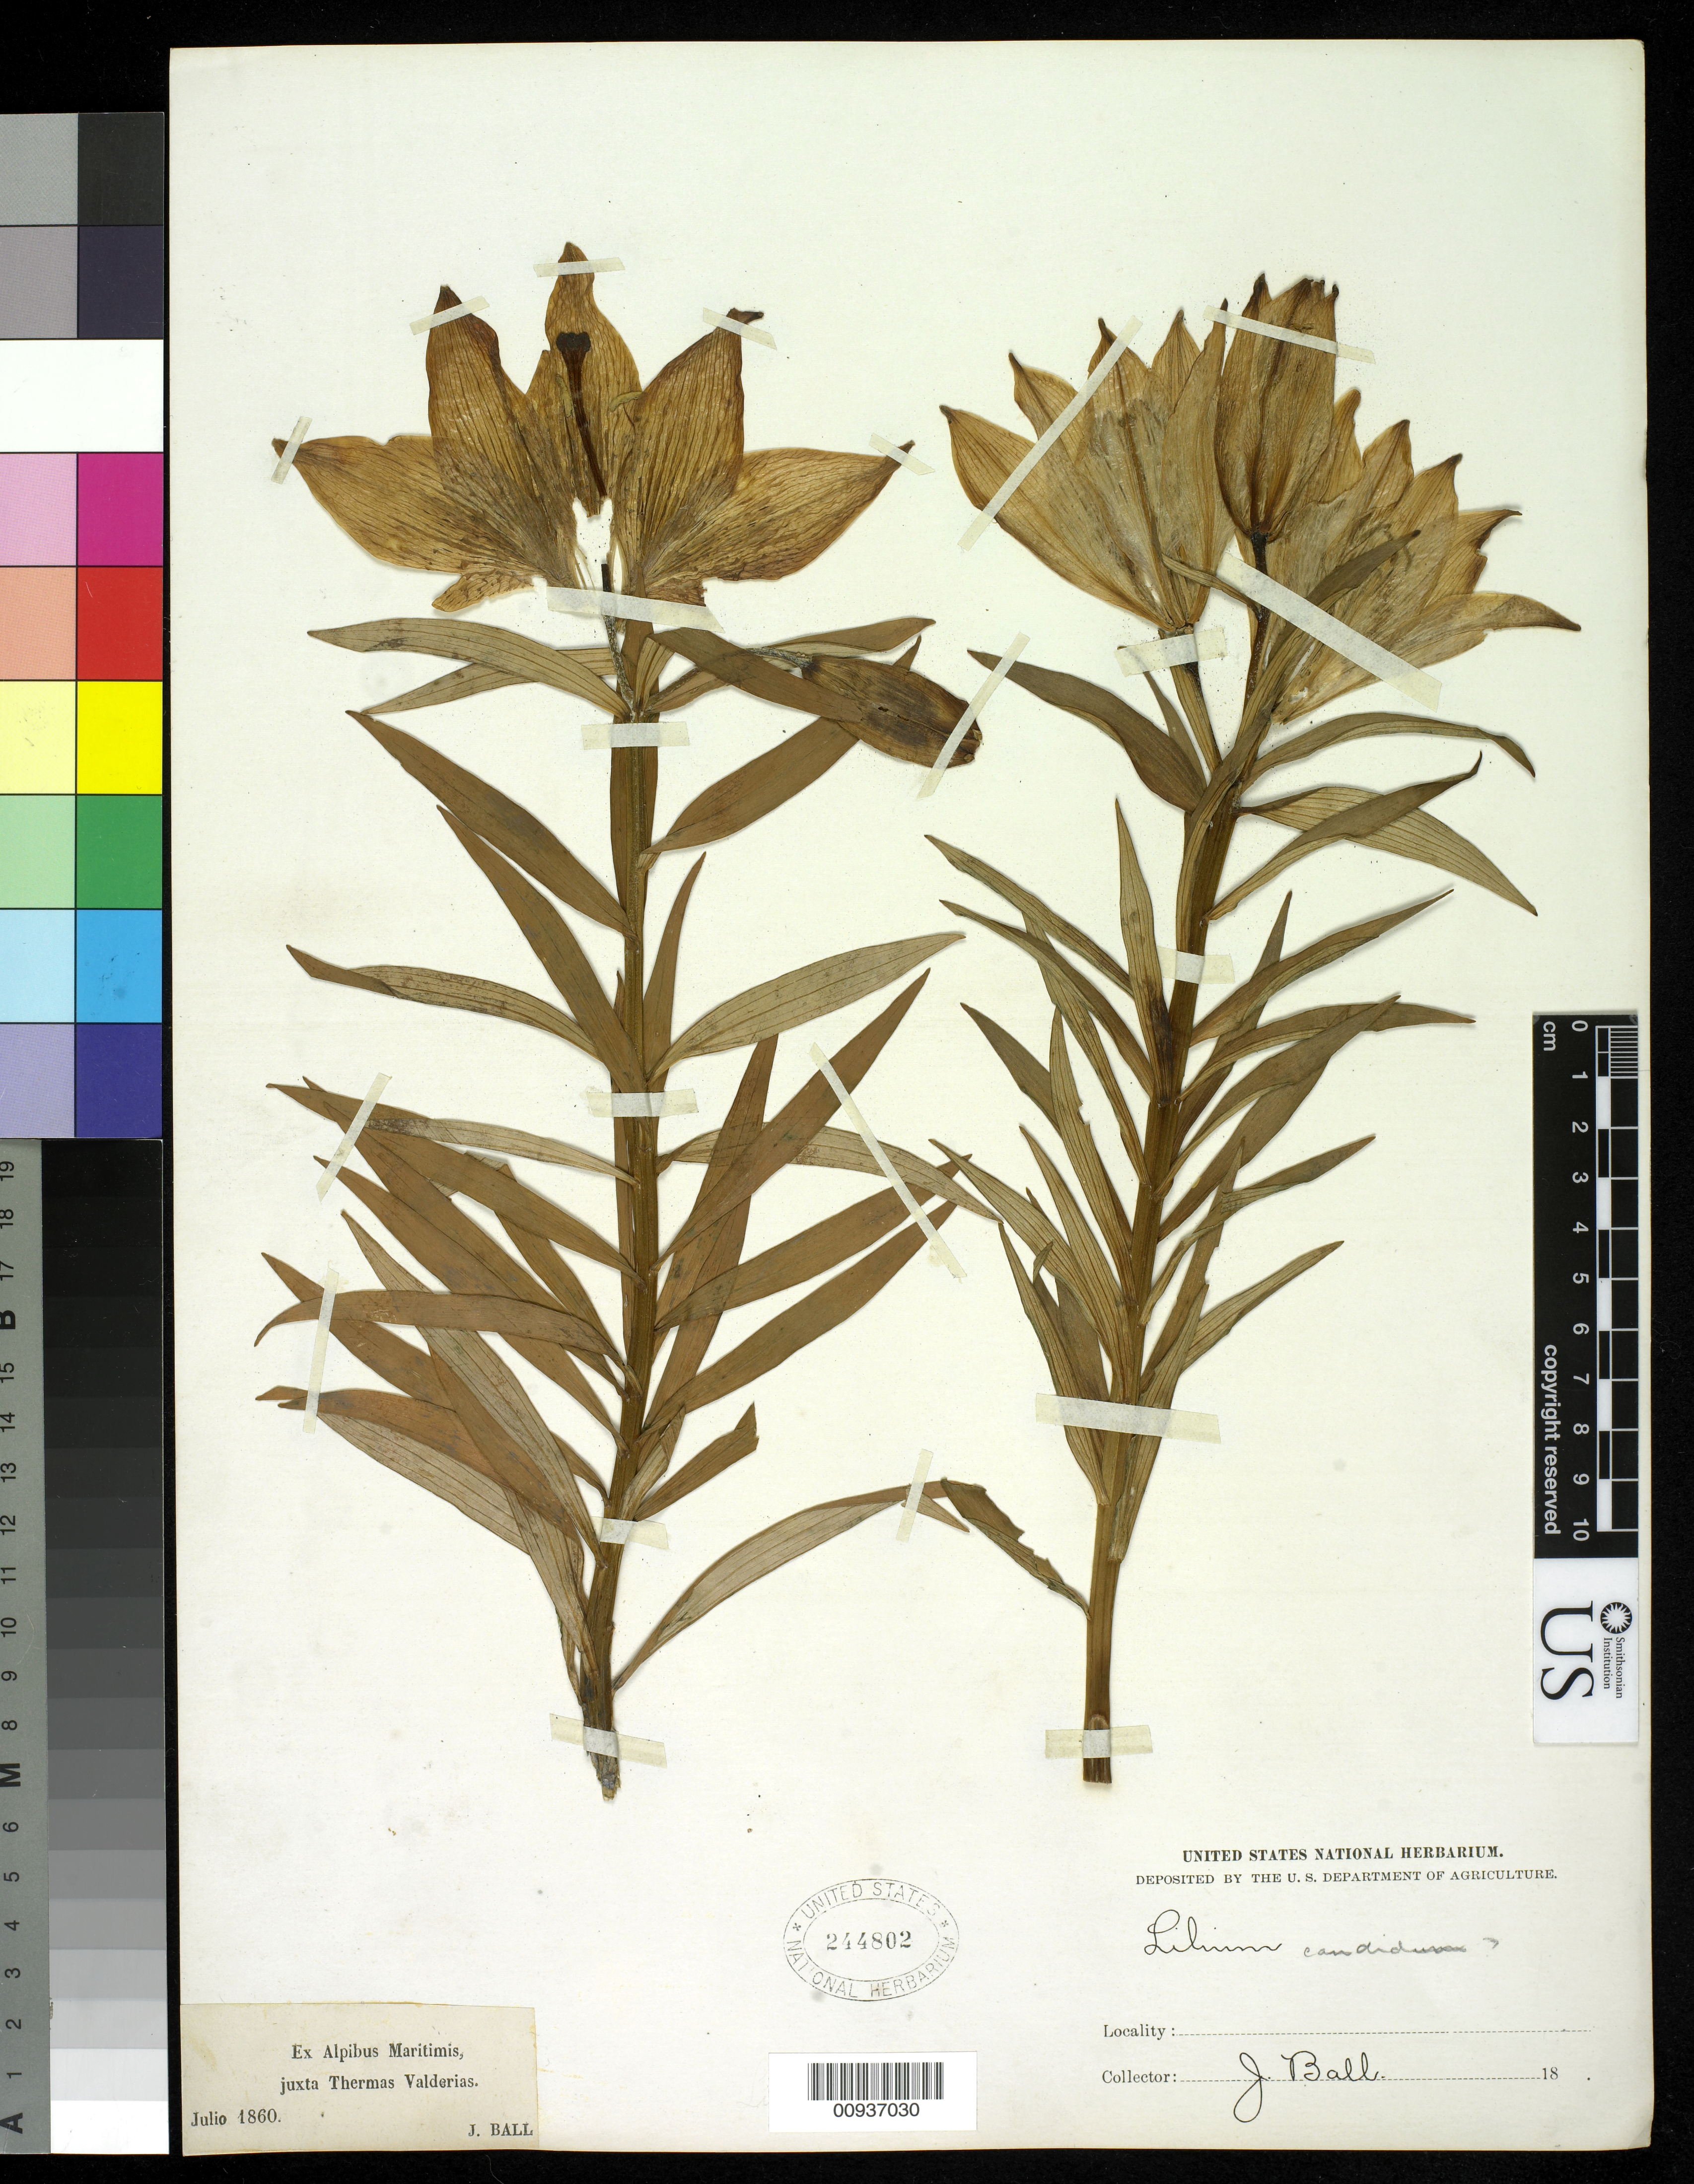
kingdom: Plantae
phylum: Tracheophyta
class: Liliopsida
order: Liliales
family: Liliaceae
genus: Lilium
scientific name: Lilium candidum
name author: L.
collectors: J. Ball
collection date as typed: Jul 1860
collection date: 1860-07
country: Spain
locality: Ex Alpibus Maritimis, juxta Thermas valderias.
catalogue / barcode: US 224802